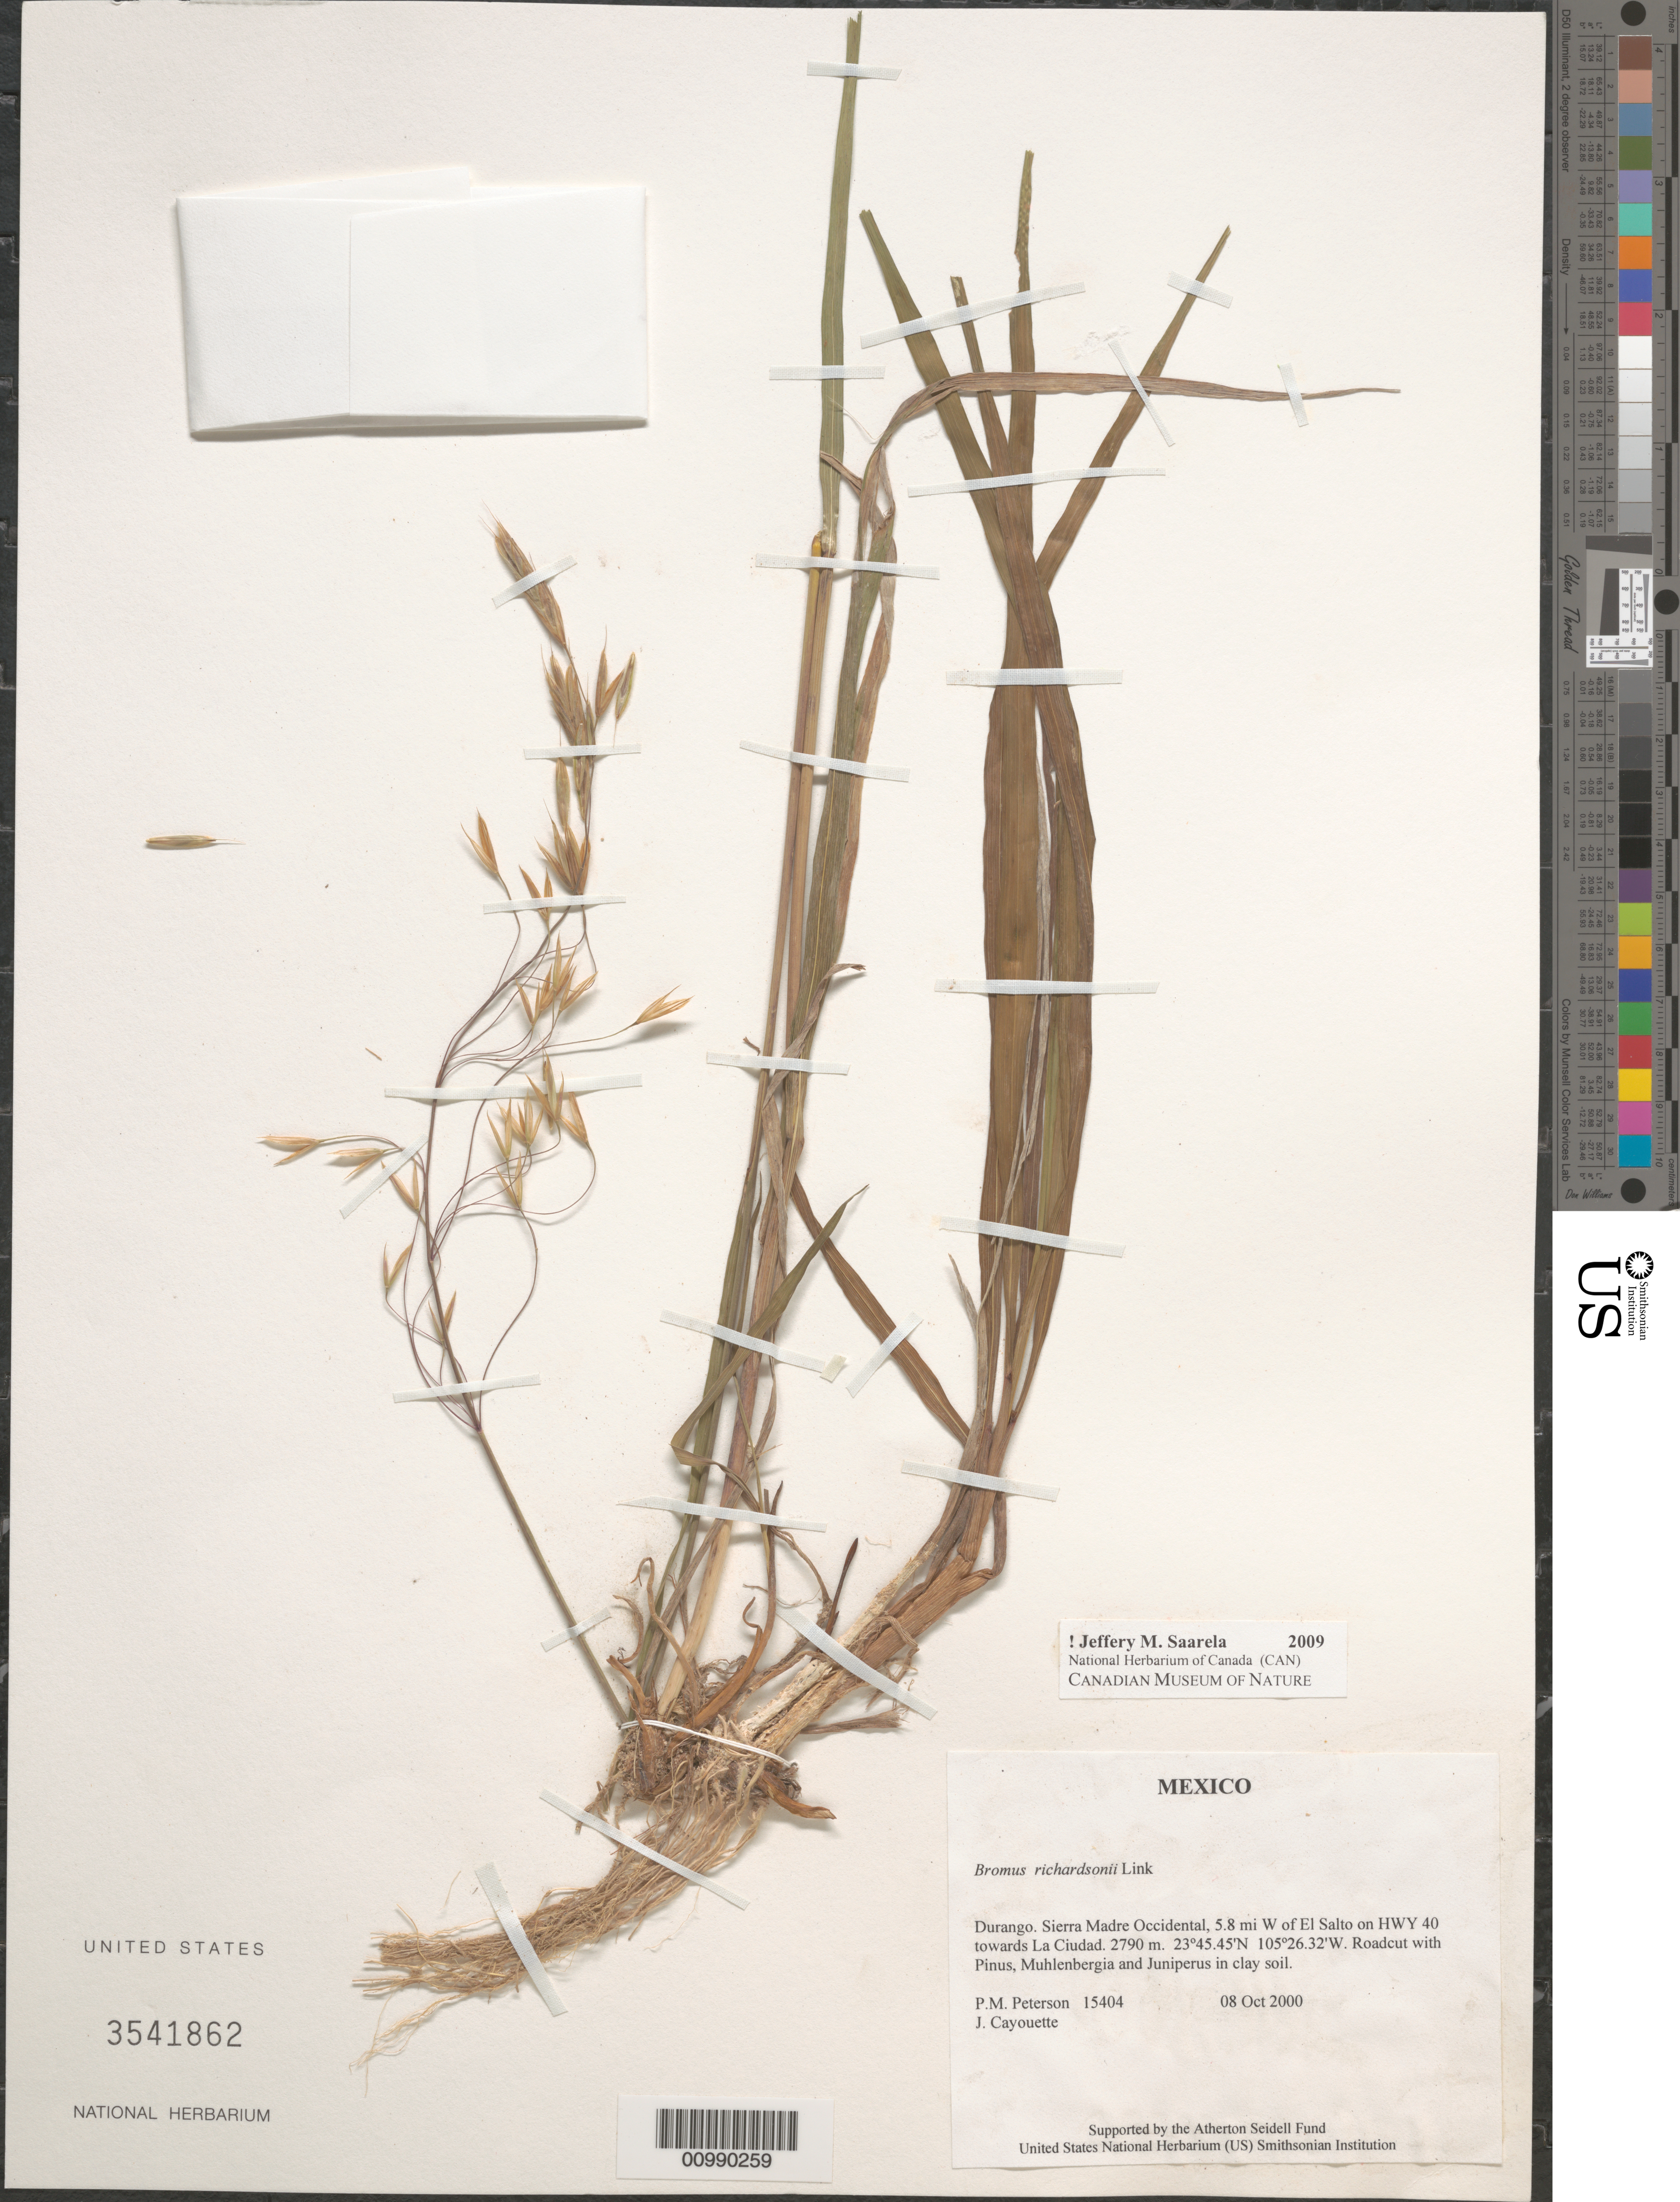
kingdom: Plantae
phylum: Tracheophyta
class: Liliopsida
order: Poales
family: Poaceae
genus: Bromus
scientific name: Bromus richardsonii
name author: Link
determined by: Saarela, J. M., (CAN), Canadian Museum of Nature (CANADA)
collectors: P. M. Peterson & J. Cayouette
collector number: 15404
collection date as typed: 08 Oct 2000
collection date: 2000-10-08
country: Mexico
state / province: Durango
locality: Sierra Madre Occidental, 5.8 mi W of El Salto on HWY 40 towards La Ciudad.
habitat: Roadcut with Pinus, Muhlenbergia and Juniperus in clay soil.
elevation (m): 2790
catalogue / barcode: US 3541862